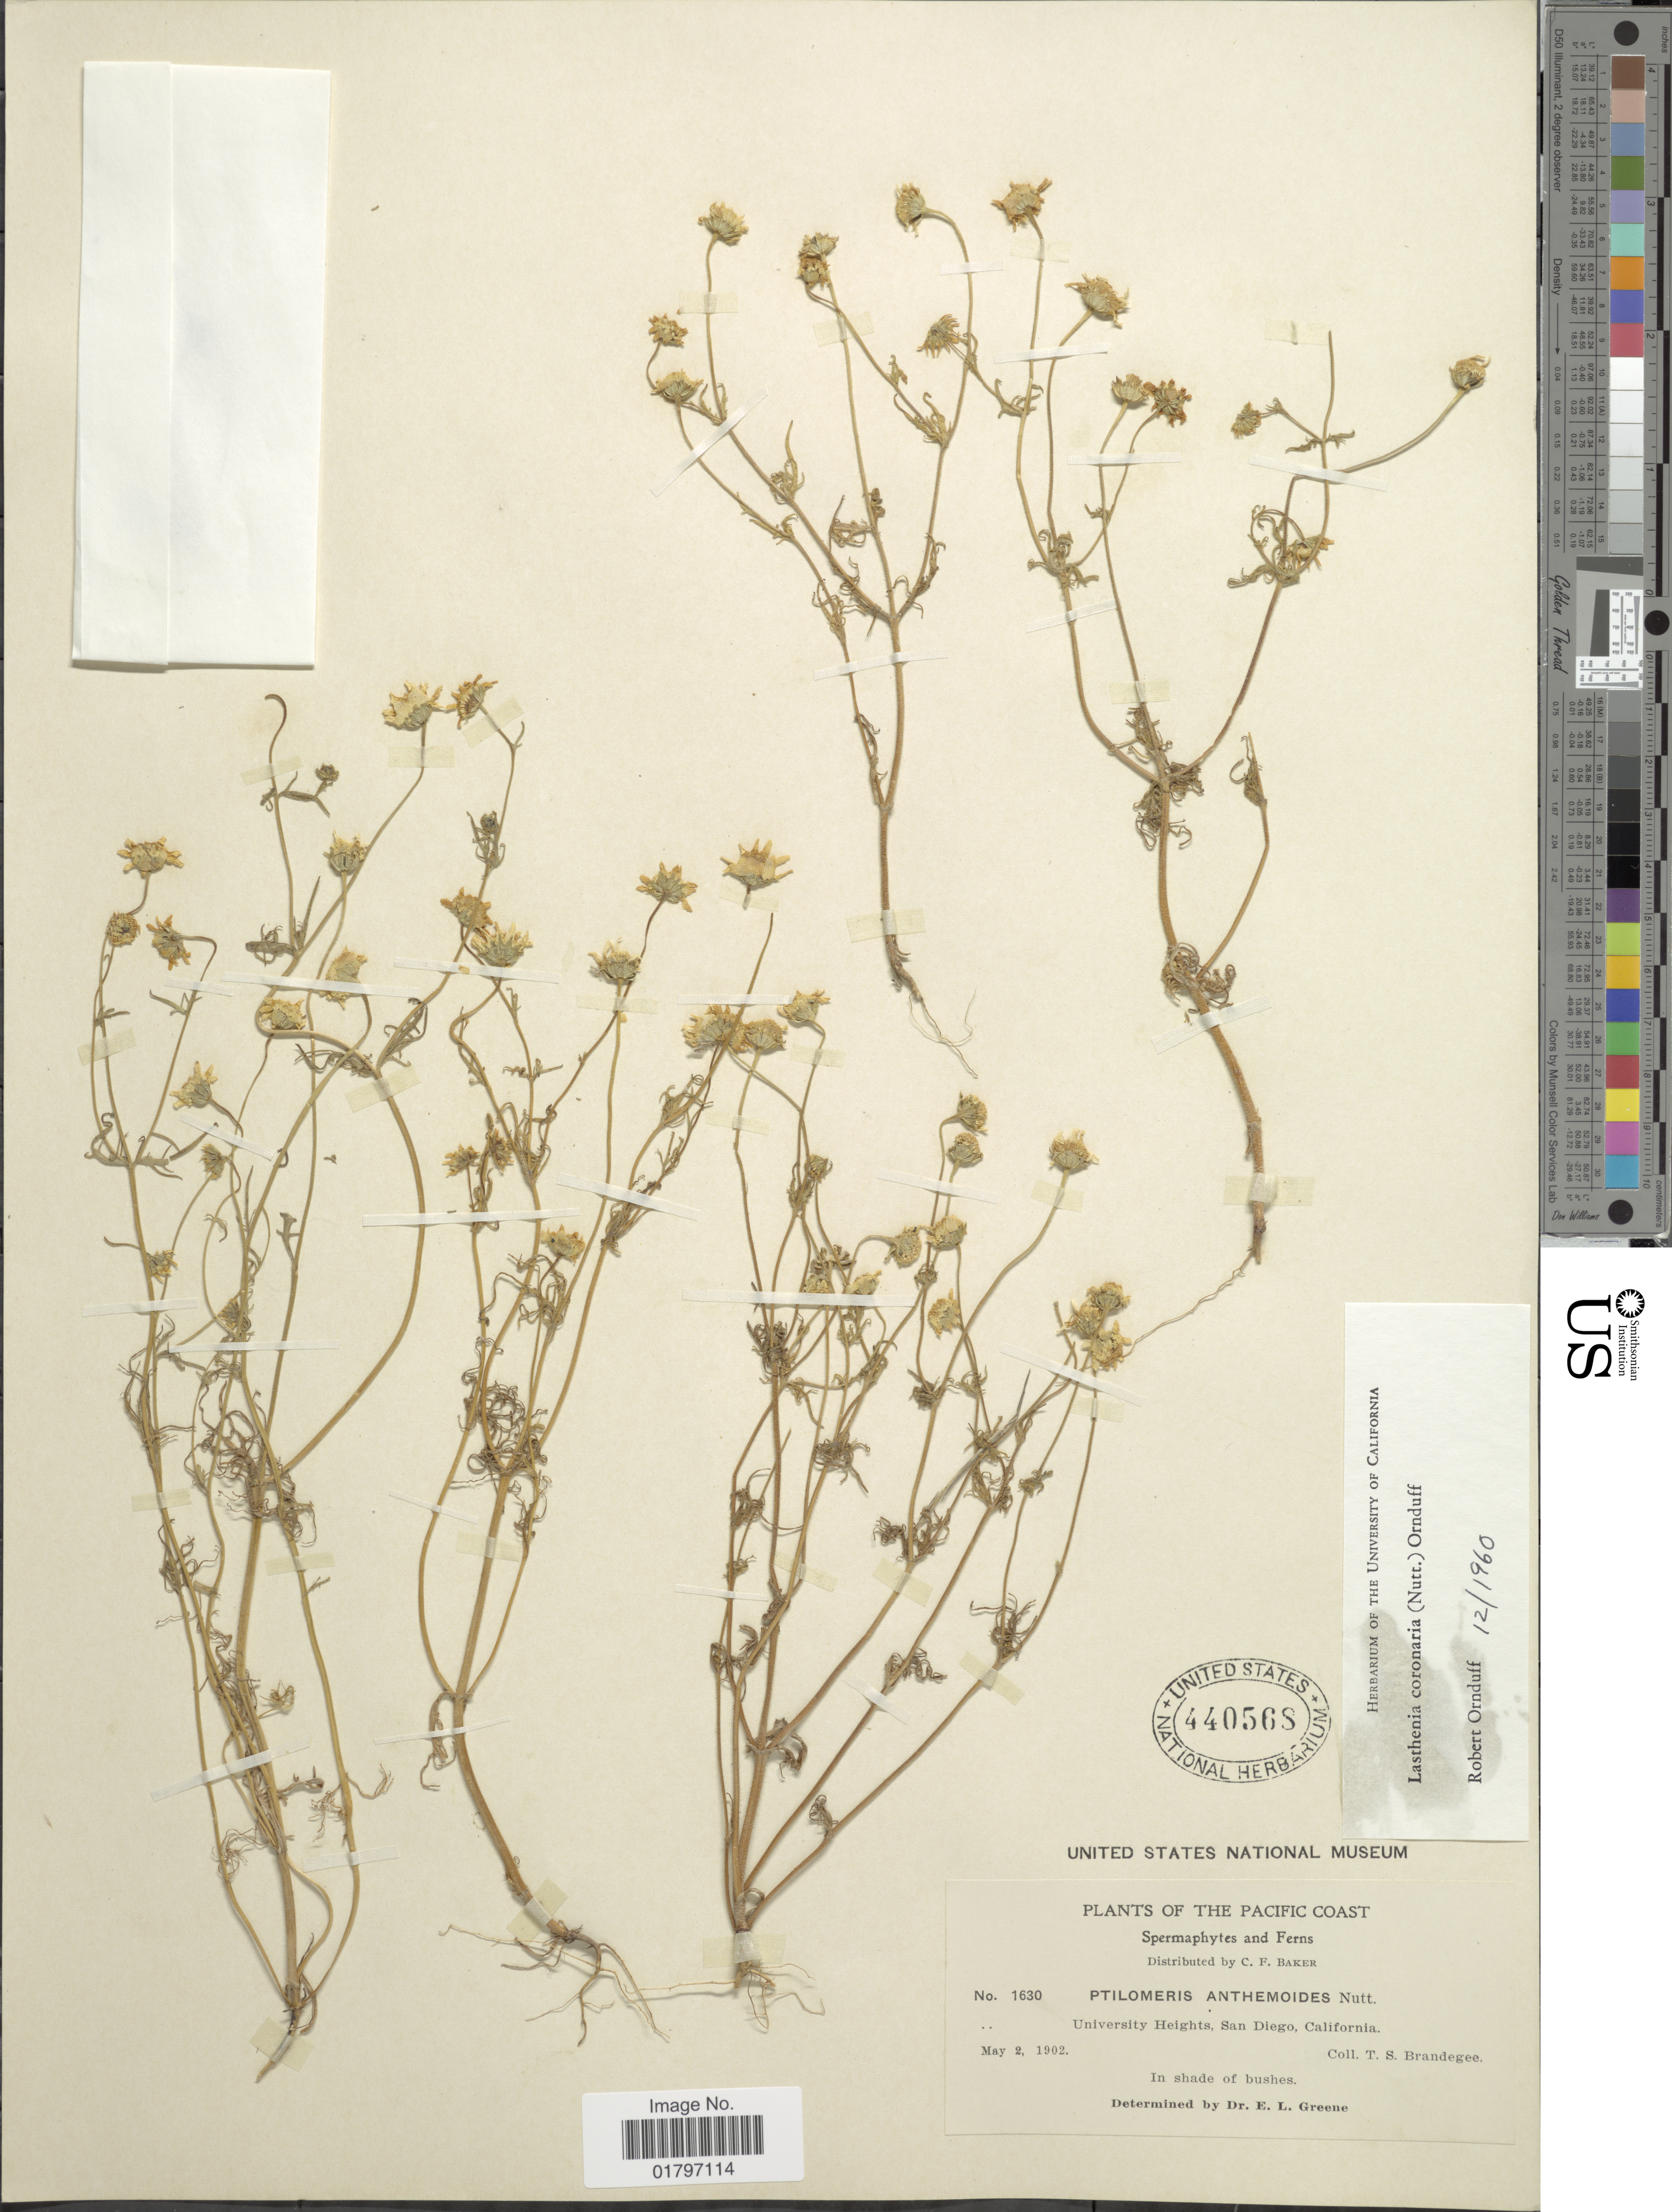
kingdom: Plantae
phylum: Tracheophyta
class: Magnoliopsida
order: Asterales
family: Asteraceae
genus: Lasthenia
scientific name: Lasthenia coronaria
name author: (Nutt.) Ornduff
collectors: T. S. Brandegee (herbarium)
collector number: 1630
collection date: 1902-05-02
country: United States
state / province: California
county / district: San Diego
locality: Pacific Coast. University Heights, San Diego, California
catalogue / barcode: US 440568